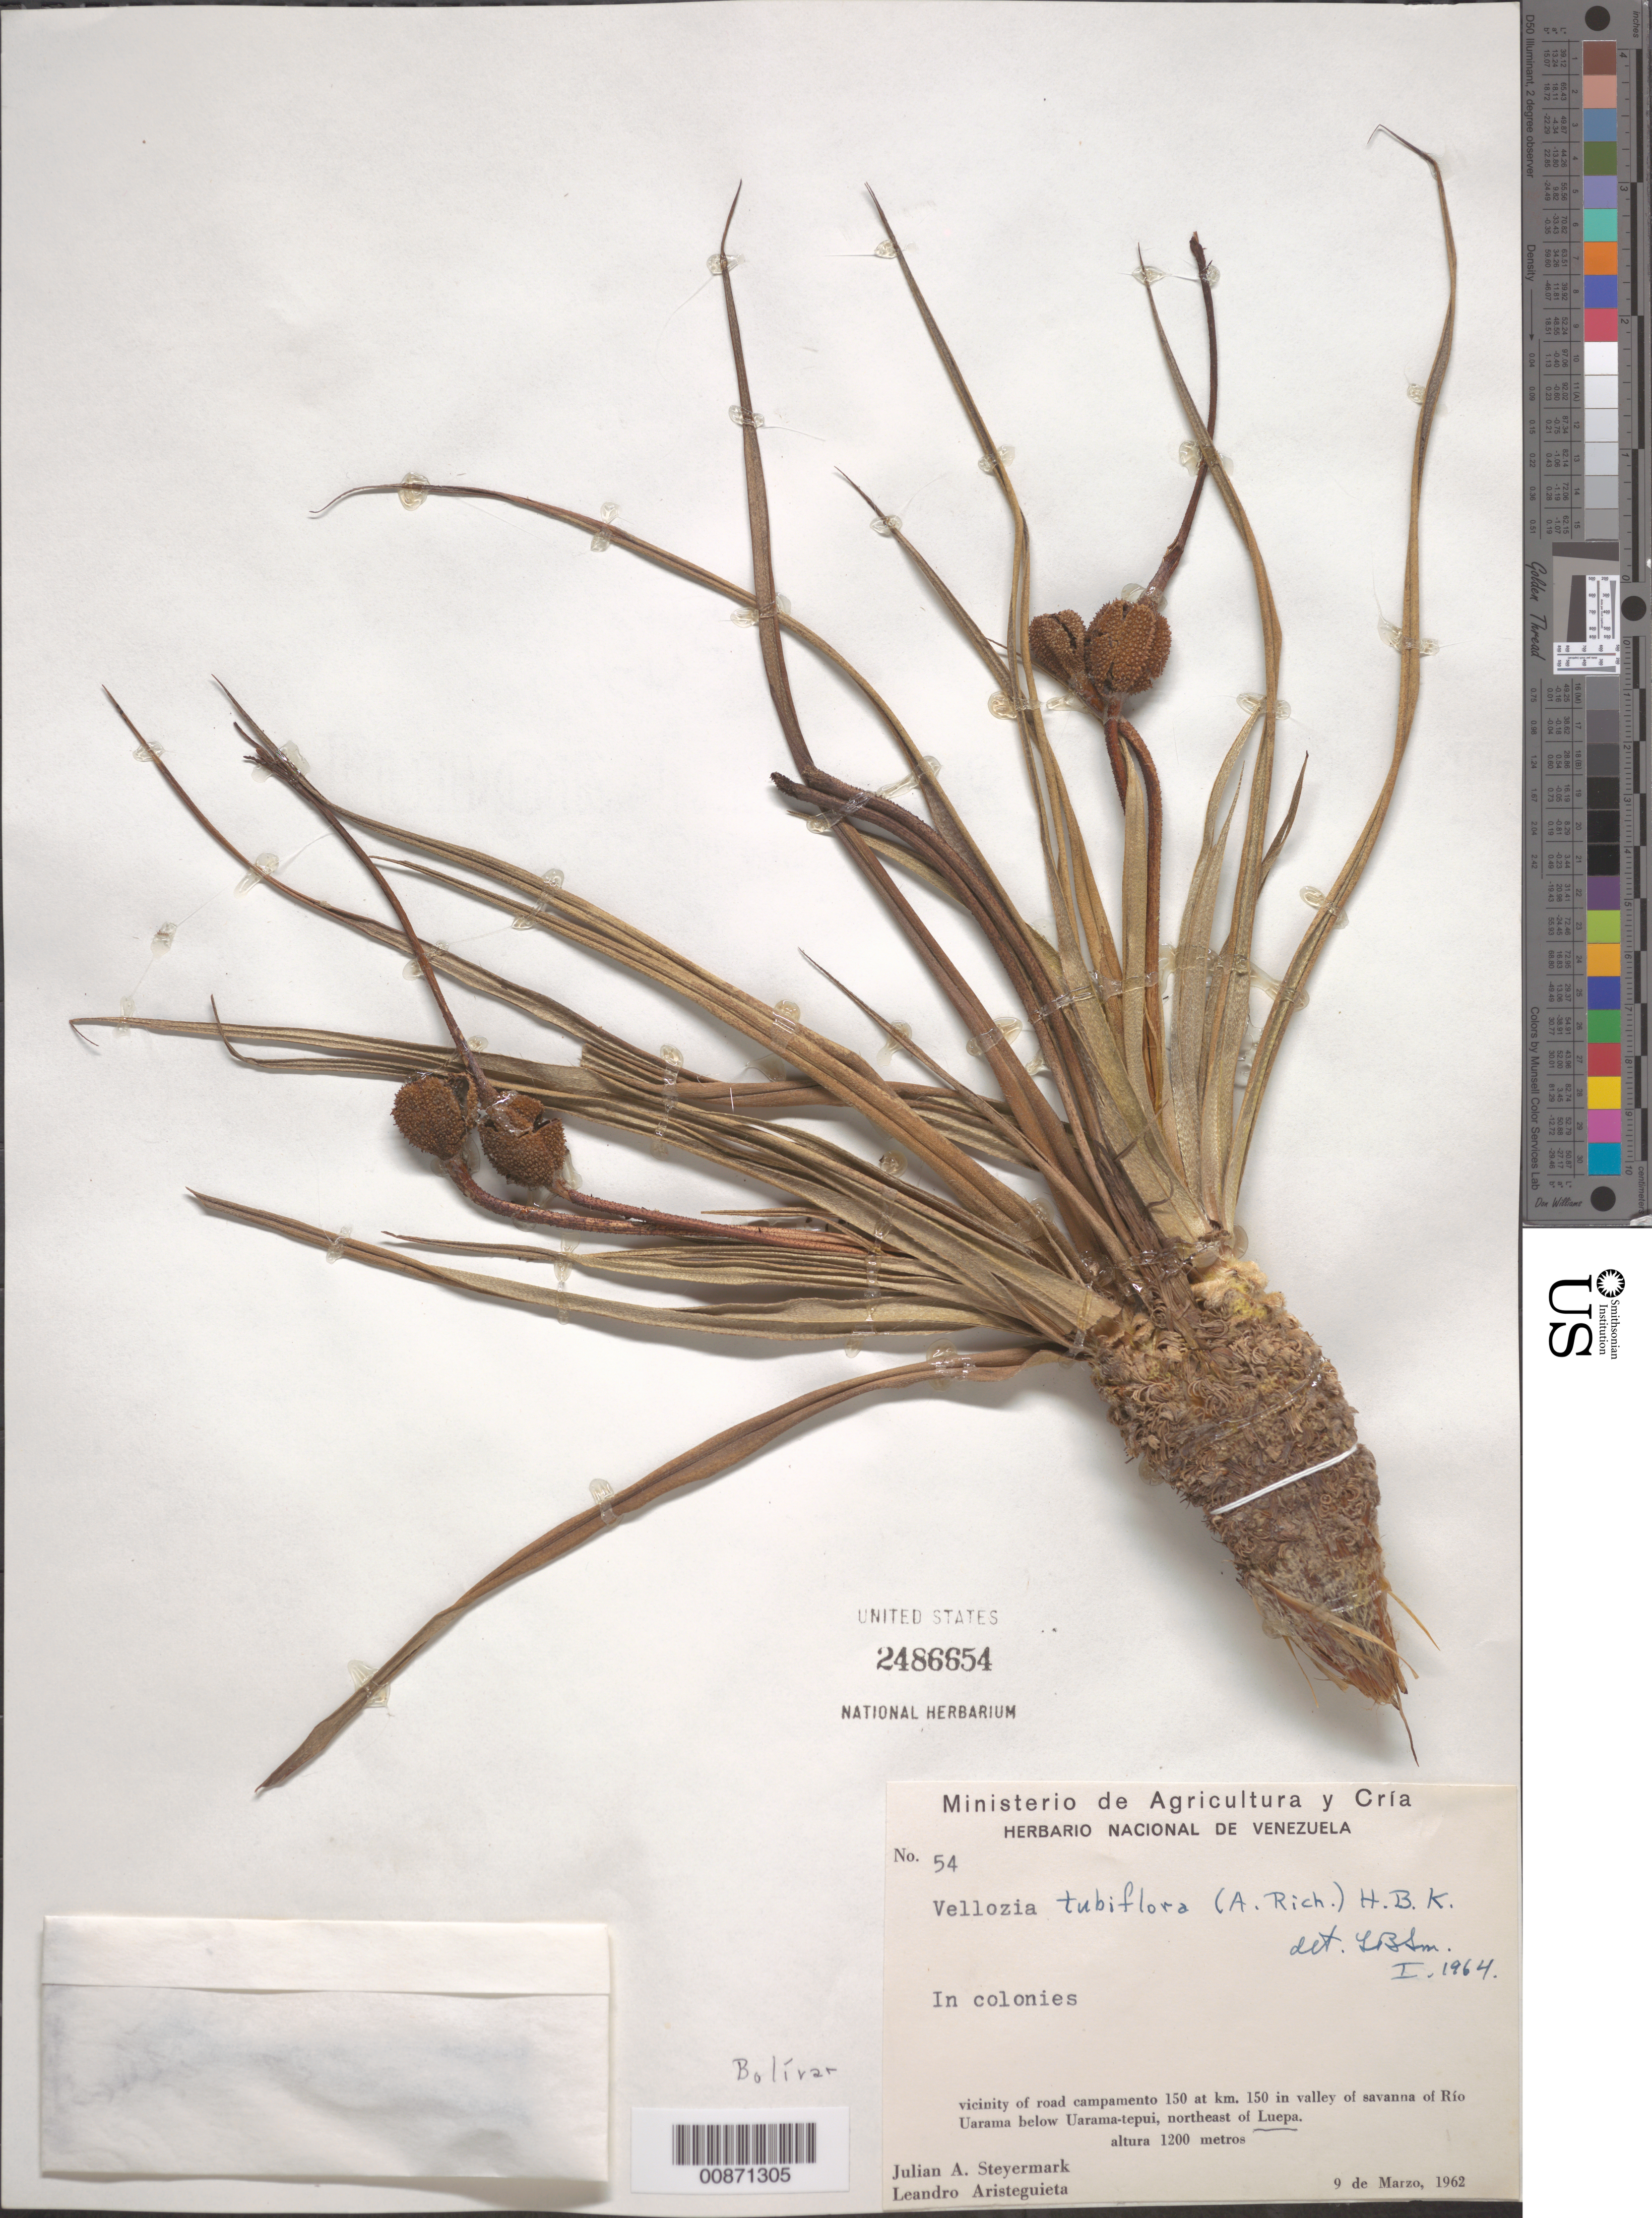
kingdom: Plantae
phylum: Tracheophyta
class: Liliopsida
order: Pandanales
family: Velloziaceae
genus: Vellozia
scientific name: Vellozia tubiflora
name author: (A. Rich.) Kunth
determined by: Smith, Lyman B., (US), NMNH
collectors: J. Steyermark & L. Aristeguieta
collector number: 62 54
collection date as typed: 9-Mar-62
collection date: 1962-03-09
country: Venezuela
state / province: Amazonas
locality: Río Uarama below Uarama-tepuí, vic of Campamento 150 at km 150 in valley of savanna, NE of Luepa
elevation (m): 1200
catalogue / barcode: US 2486654